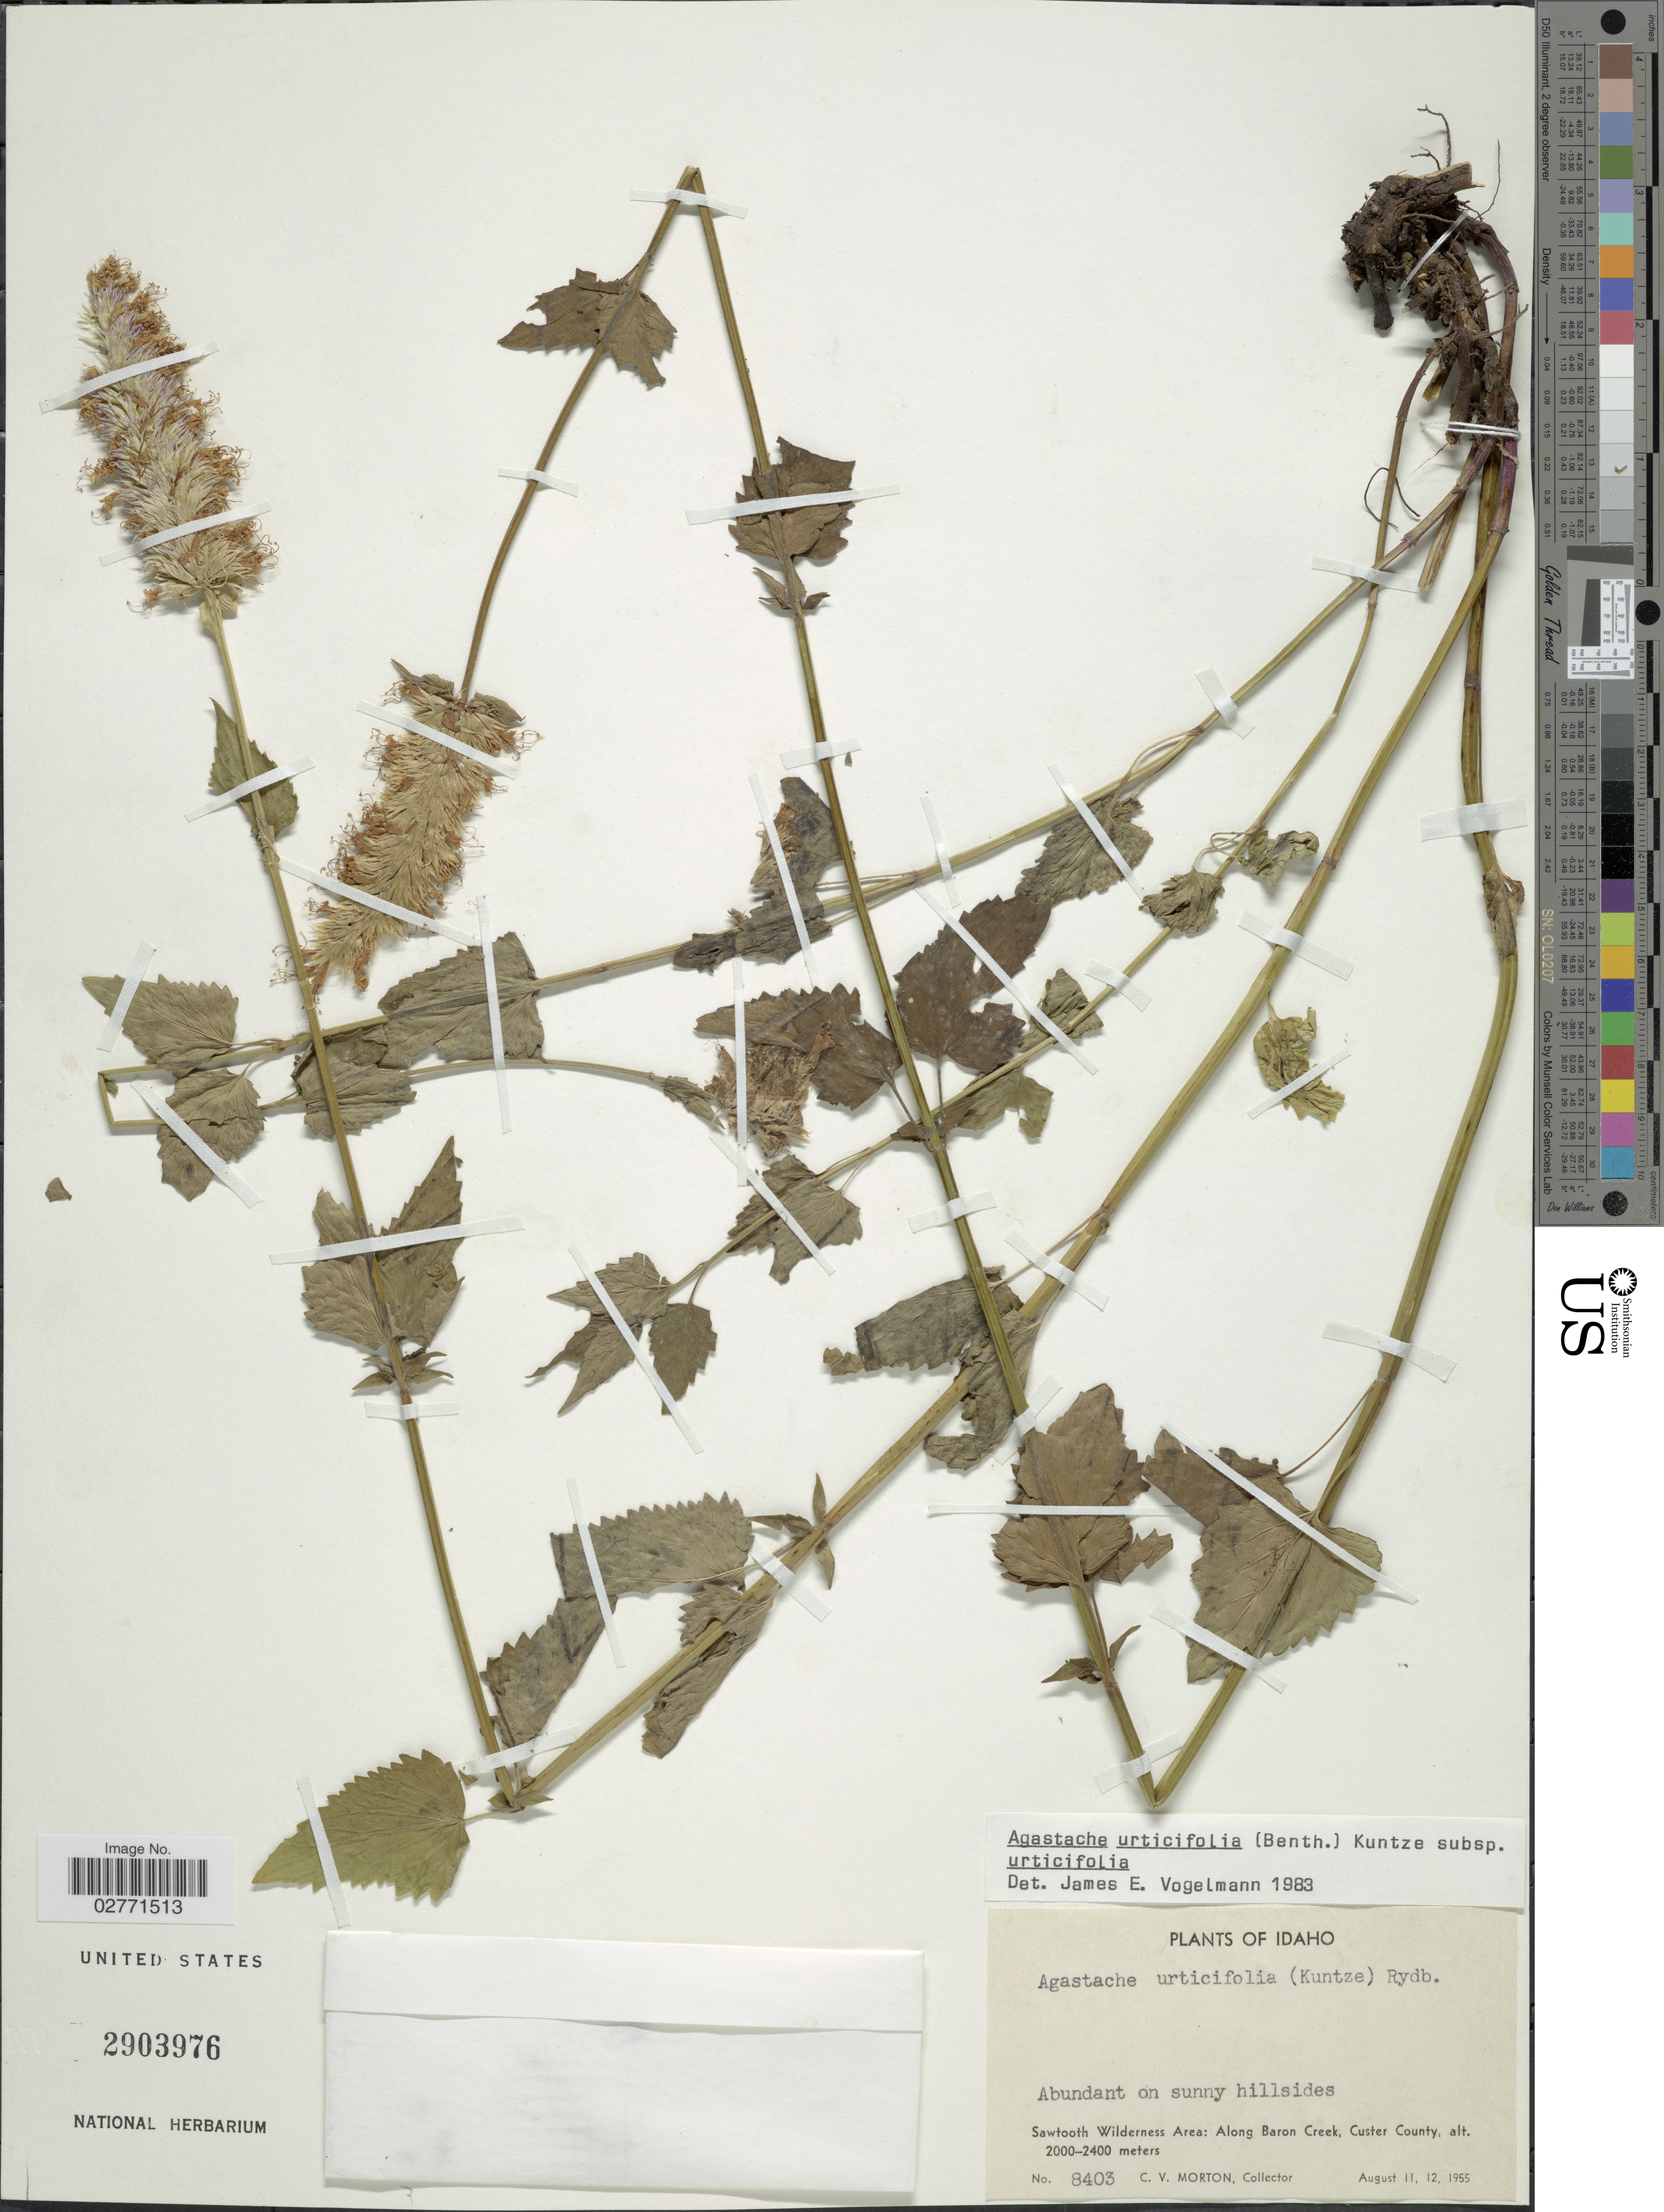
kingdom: Plantae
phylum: Tracheophyta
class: Magnoliopsida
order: Lamiales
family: Lamiaceae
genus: Agastache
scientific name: Agastache urticifolia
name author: (Benth.) Kuntze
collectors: C. V. Morton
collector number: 8403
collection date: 1955-08-11/1955-08-12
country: United States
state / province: Idaho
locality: Sawtooth Wilderness Area: Along Baron Creek, Custer County.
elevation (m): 2000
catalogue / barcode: US 2903976